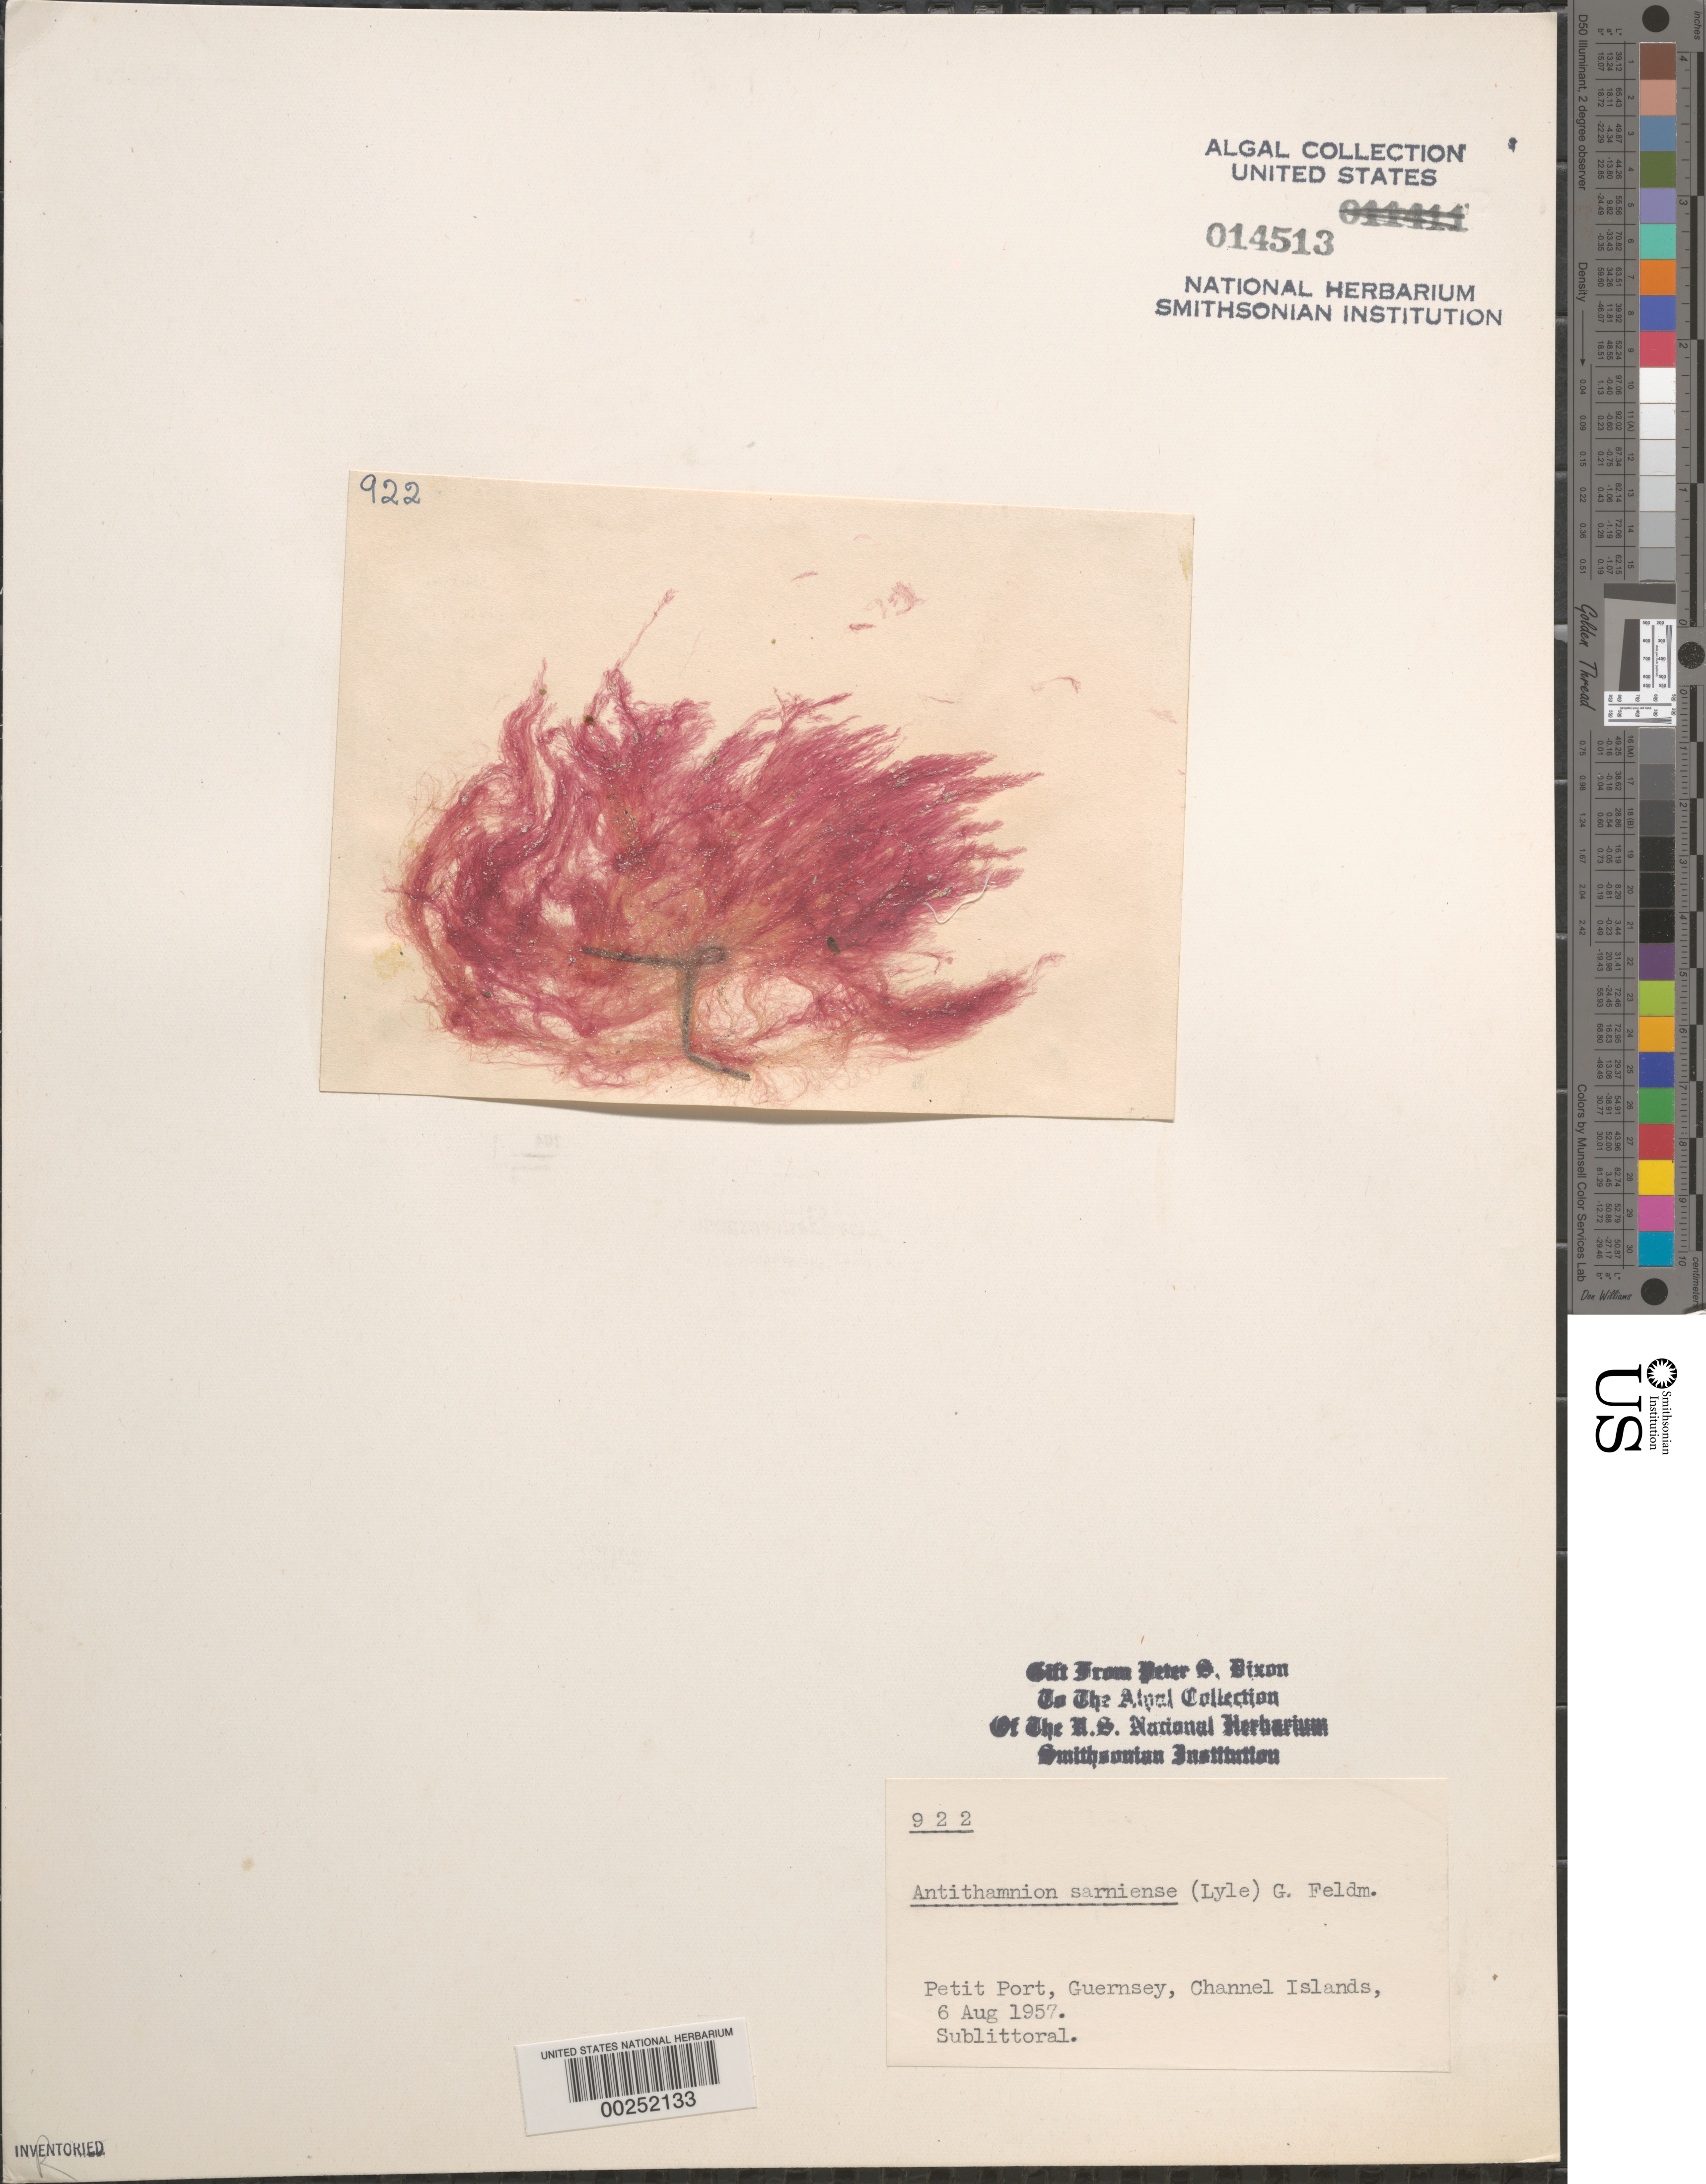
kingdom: Plantae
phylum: Rhodophyta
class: Florideophyceae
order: Ceramiales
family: Ceramiaceae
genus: Antithamnion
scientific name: Antithamnion sarniense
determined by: Dixon, P. S.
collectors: P. S. Dixon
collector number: PSD 922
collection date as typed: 06 Aug 1957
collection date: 1957-08-06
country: United Kingdom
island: Guernsey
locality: Channel Islands. Bailiwick of Guernsey. Petit Port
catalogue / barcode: US 14513